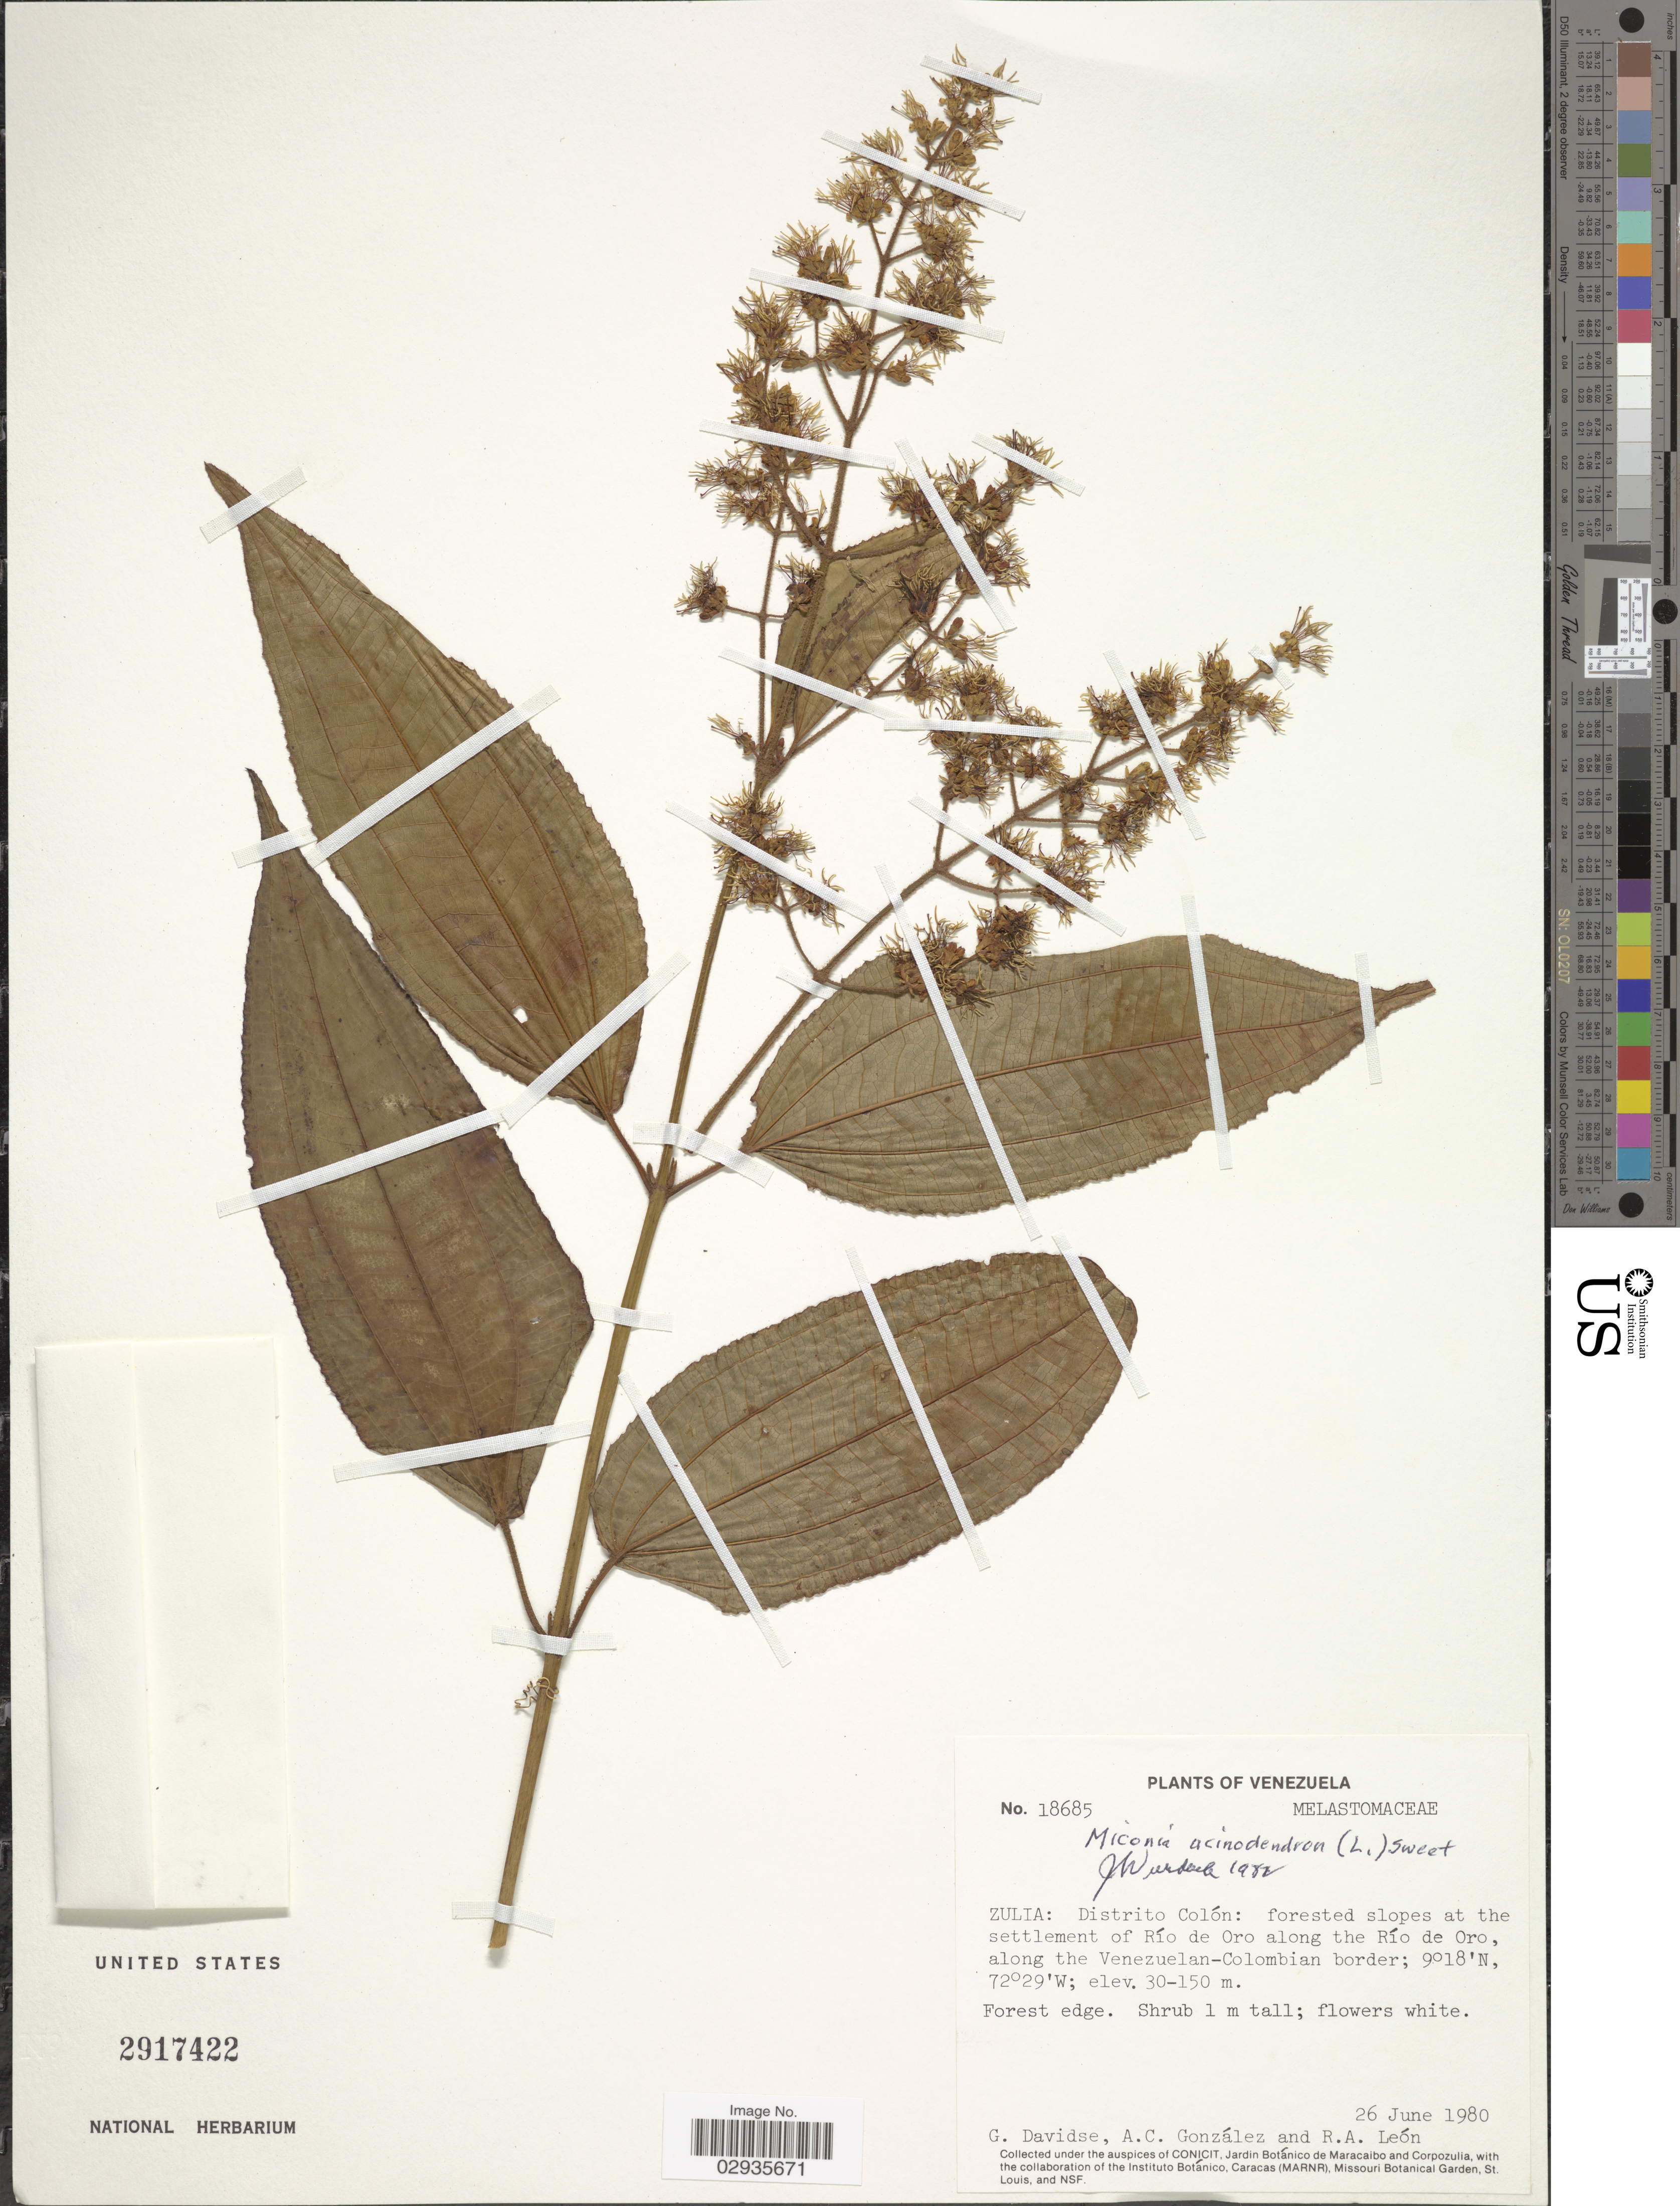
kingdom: Plantae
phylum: Tracheophyta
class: Magnoliopsida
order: Myrtales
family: Melastomataceae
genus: Miconia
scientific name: Miconia acinodendron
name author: (L.) Sweet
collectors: G. Davidse, A. C. González & R. A. León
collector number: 18685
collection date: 1980-06-26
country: Venezuela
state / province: Zulia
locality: Distrito Colón: forested slopes at the settlement of Río de Oro along the Río de Oro, along the Venezuelan-Colombian border.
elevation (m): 30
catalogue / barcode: US 2917422